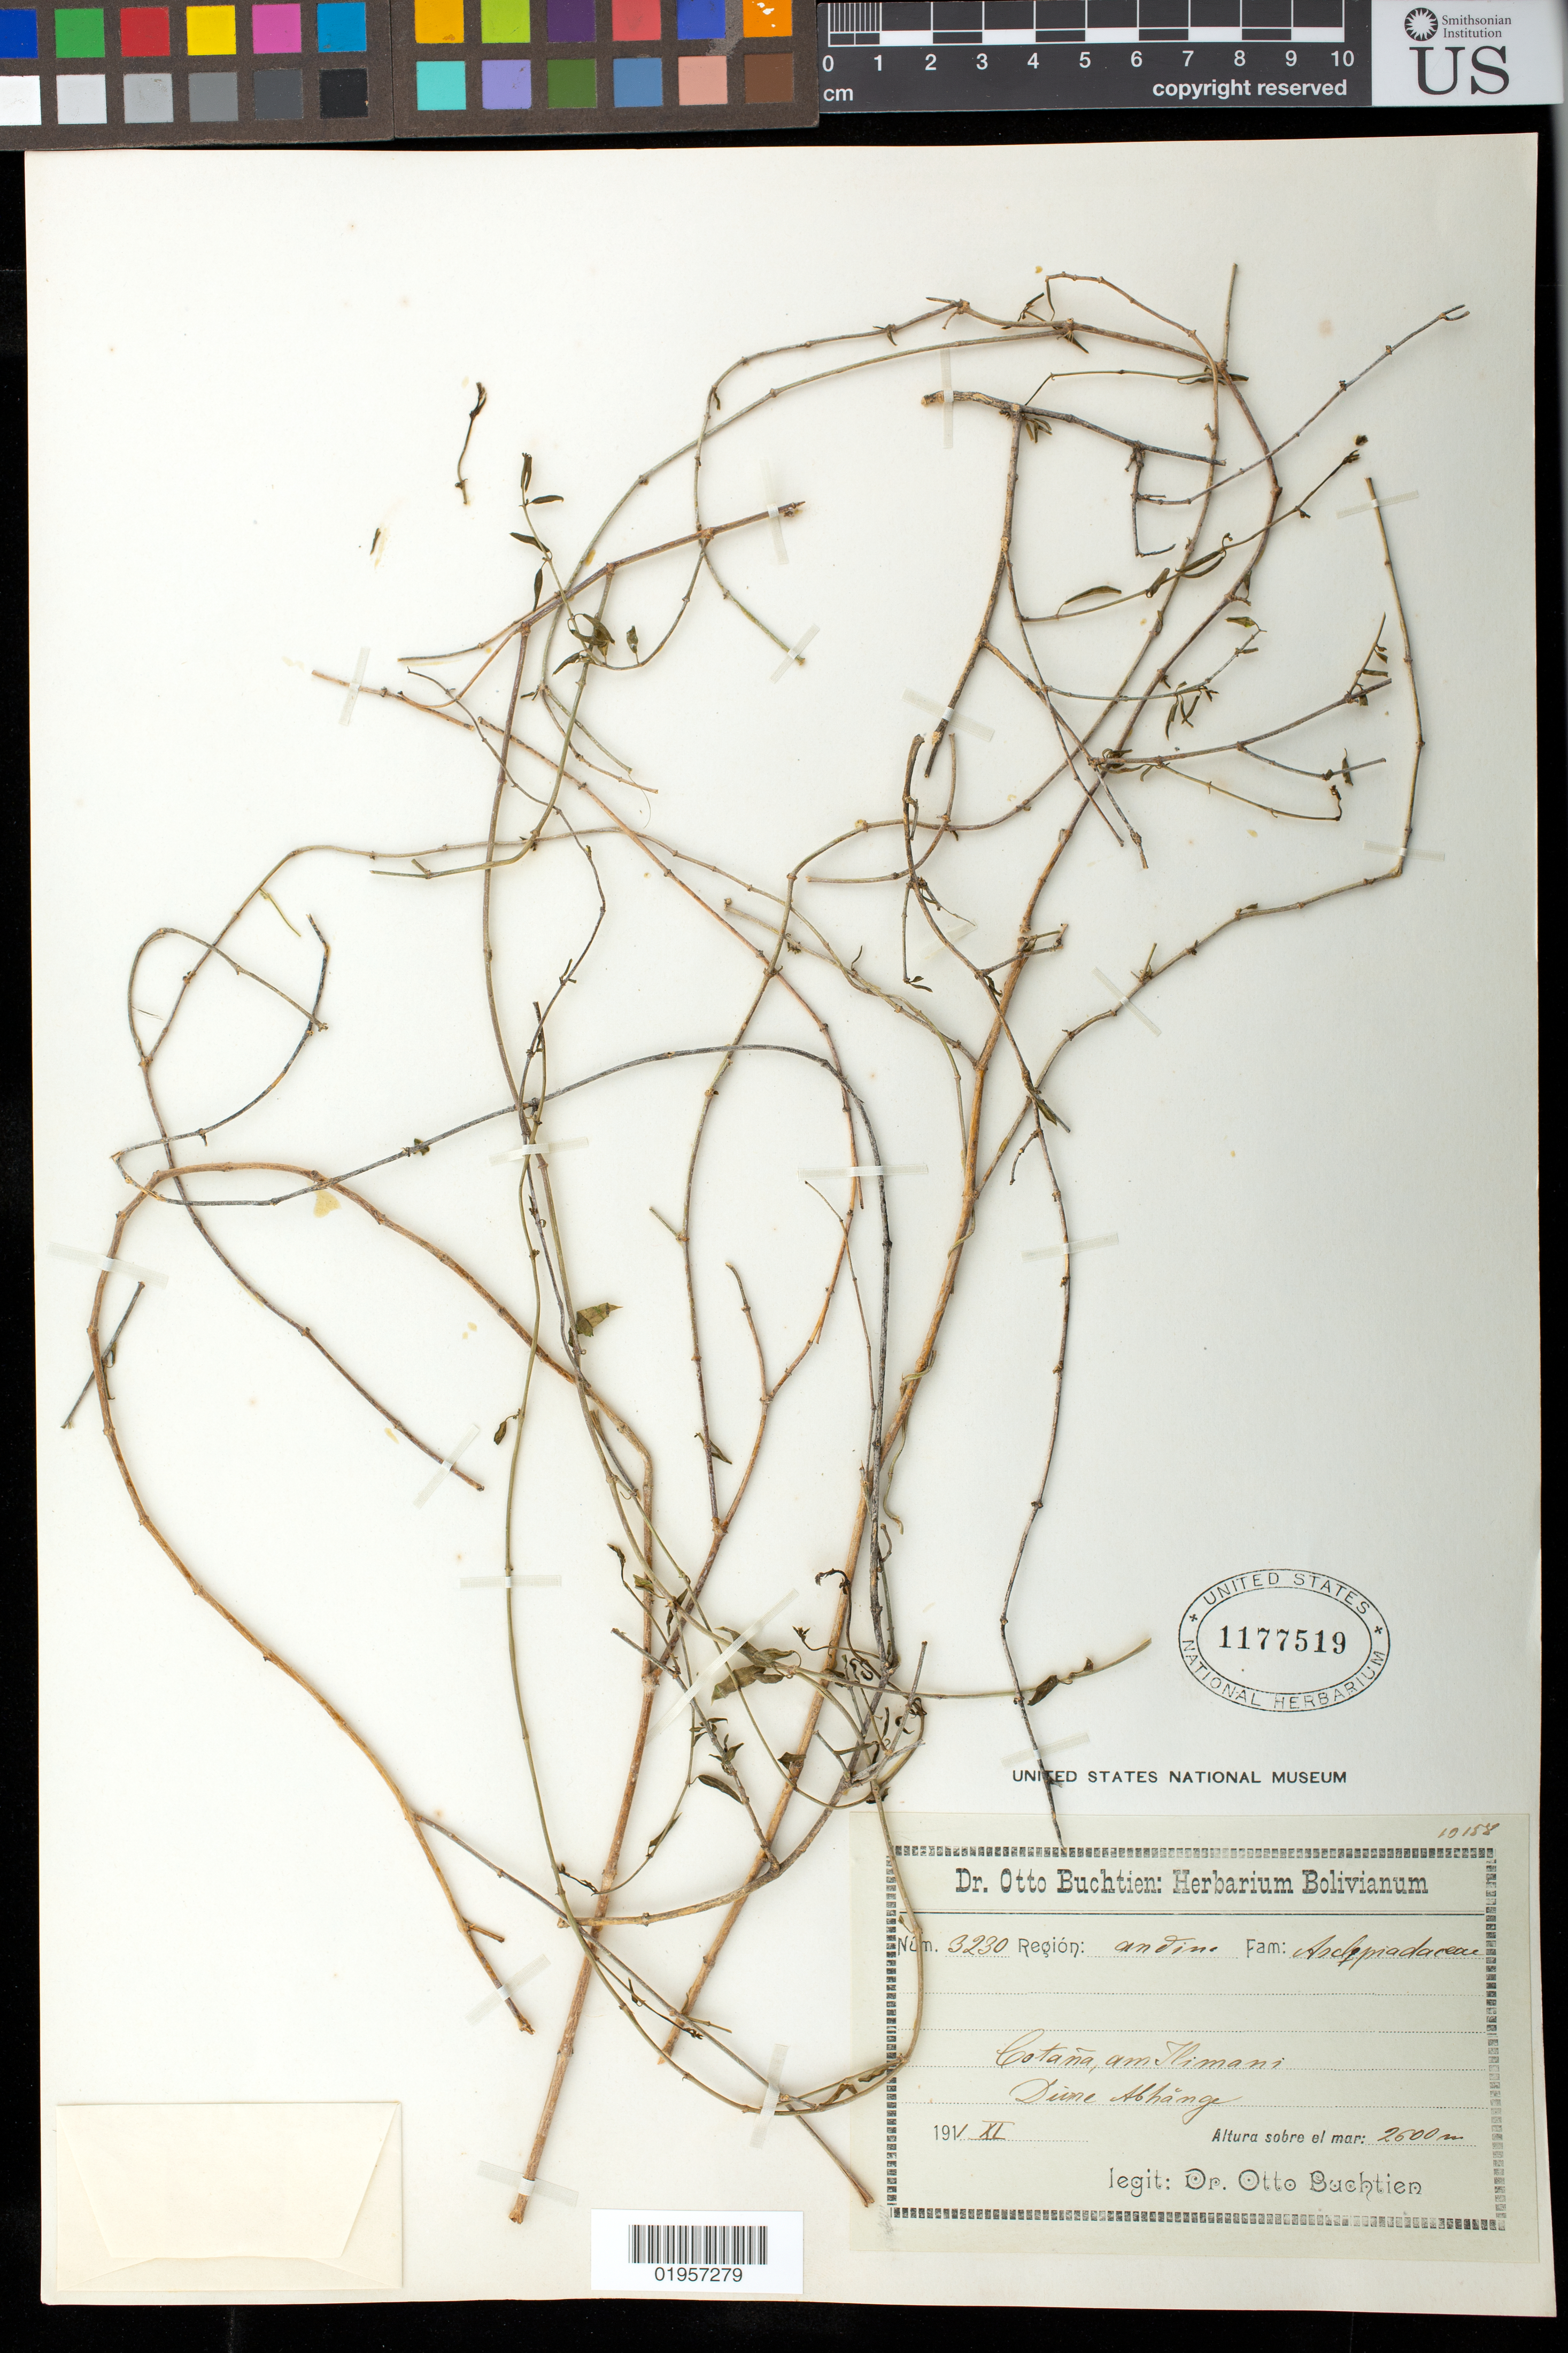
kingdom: Plantae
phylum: Tracheophyta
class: Magnoliopsida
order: Gentianales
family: Apocynaceae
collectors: O. Buchtien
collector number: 3220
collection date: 1911-11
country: Bolivia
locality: Cotaña, am Ilimani.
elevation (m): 2500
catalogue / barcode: US 1177519